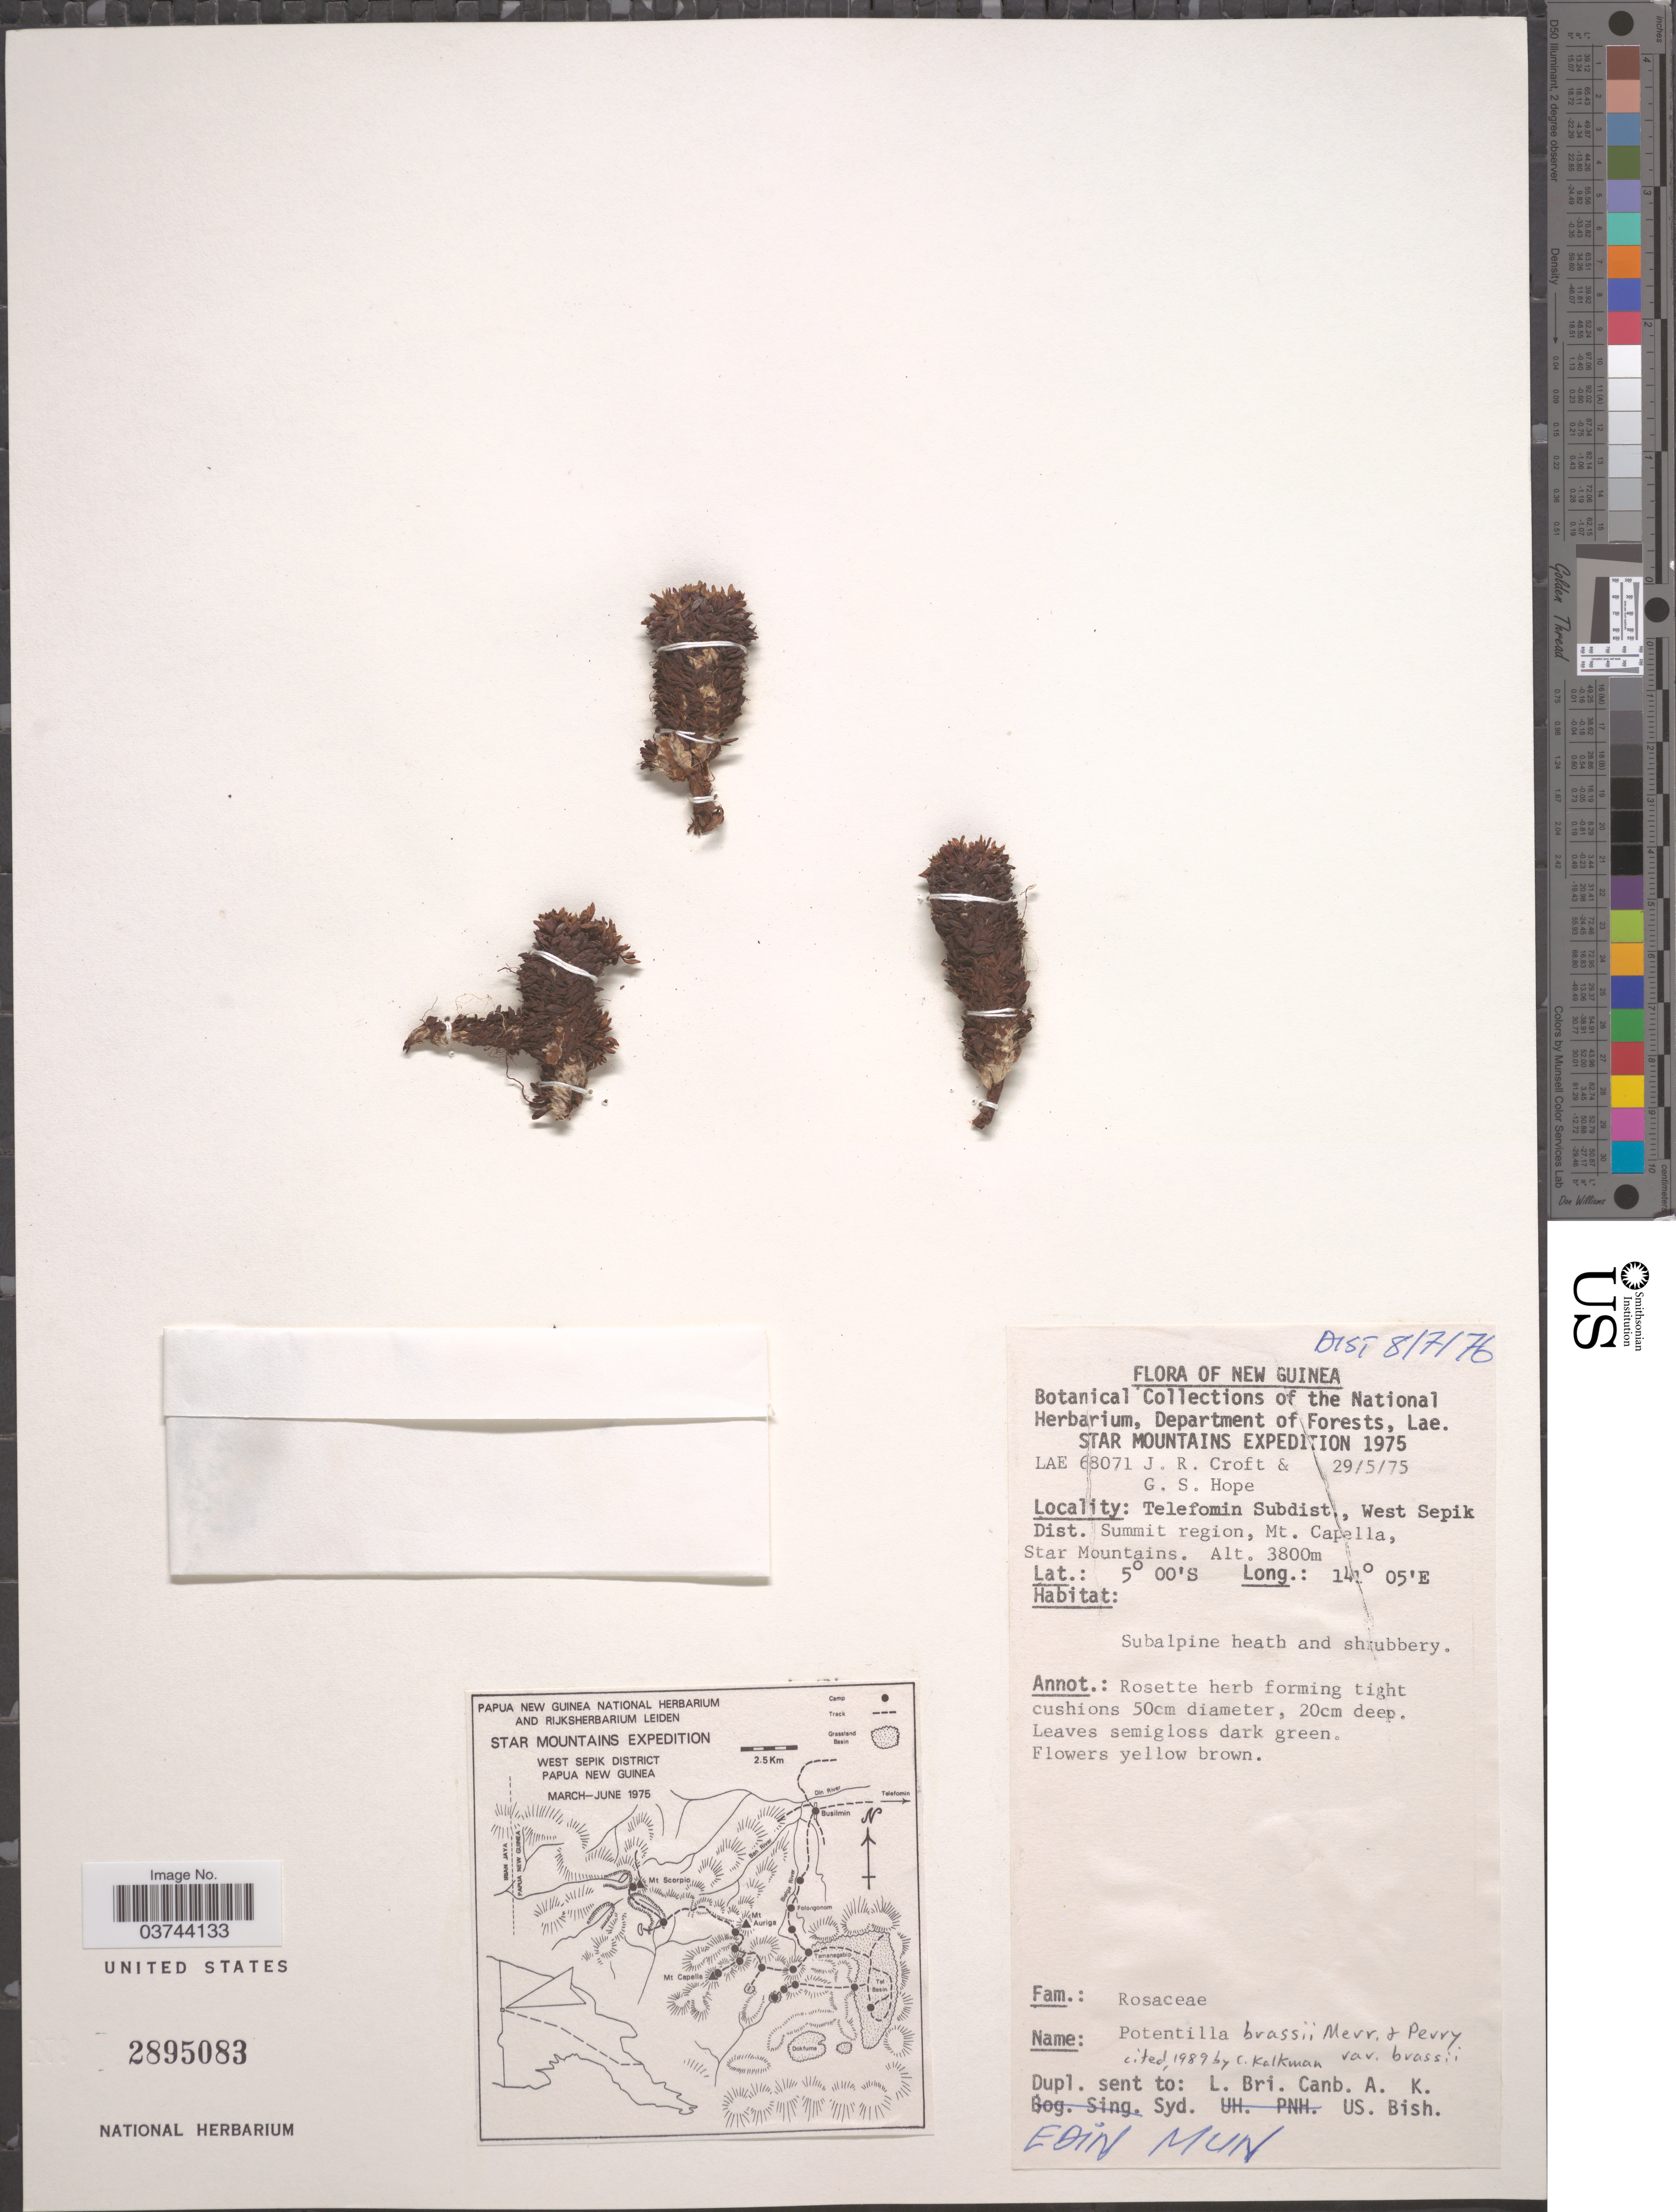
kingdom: Plantae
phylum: Tracheophyta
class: Magnoliopsida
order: Rosales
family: Rosaceae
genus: Potentilla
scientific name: Potentilla brassii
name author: Merr. & L.M. Perry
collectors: J. R. Croft & G. Hope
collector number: LAE68071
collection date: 1975-05-29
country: Papua New Guinea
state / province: Sandaun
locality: New Guinea. Telefomin Subdist., West Sepik Dist. Summit region, Mt. Capella, Star Mountains.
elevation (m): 3800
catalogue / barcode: US 2895083